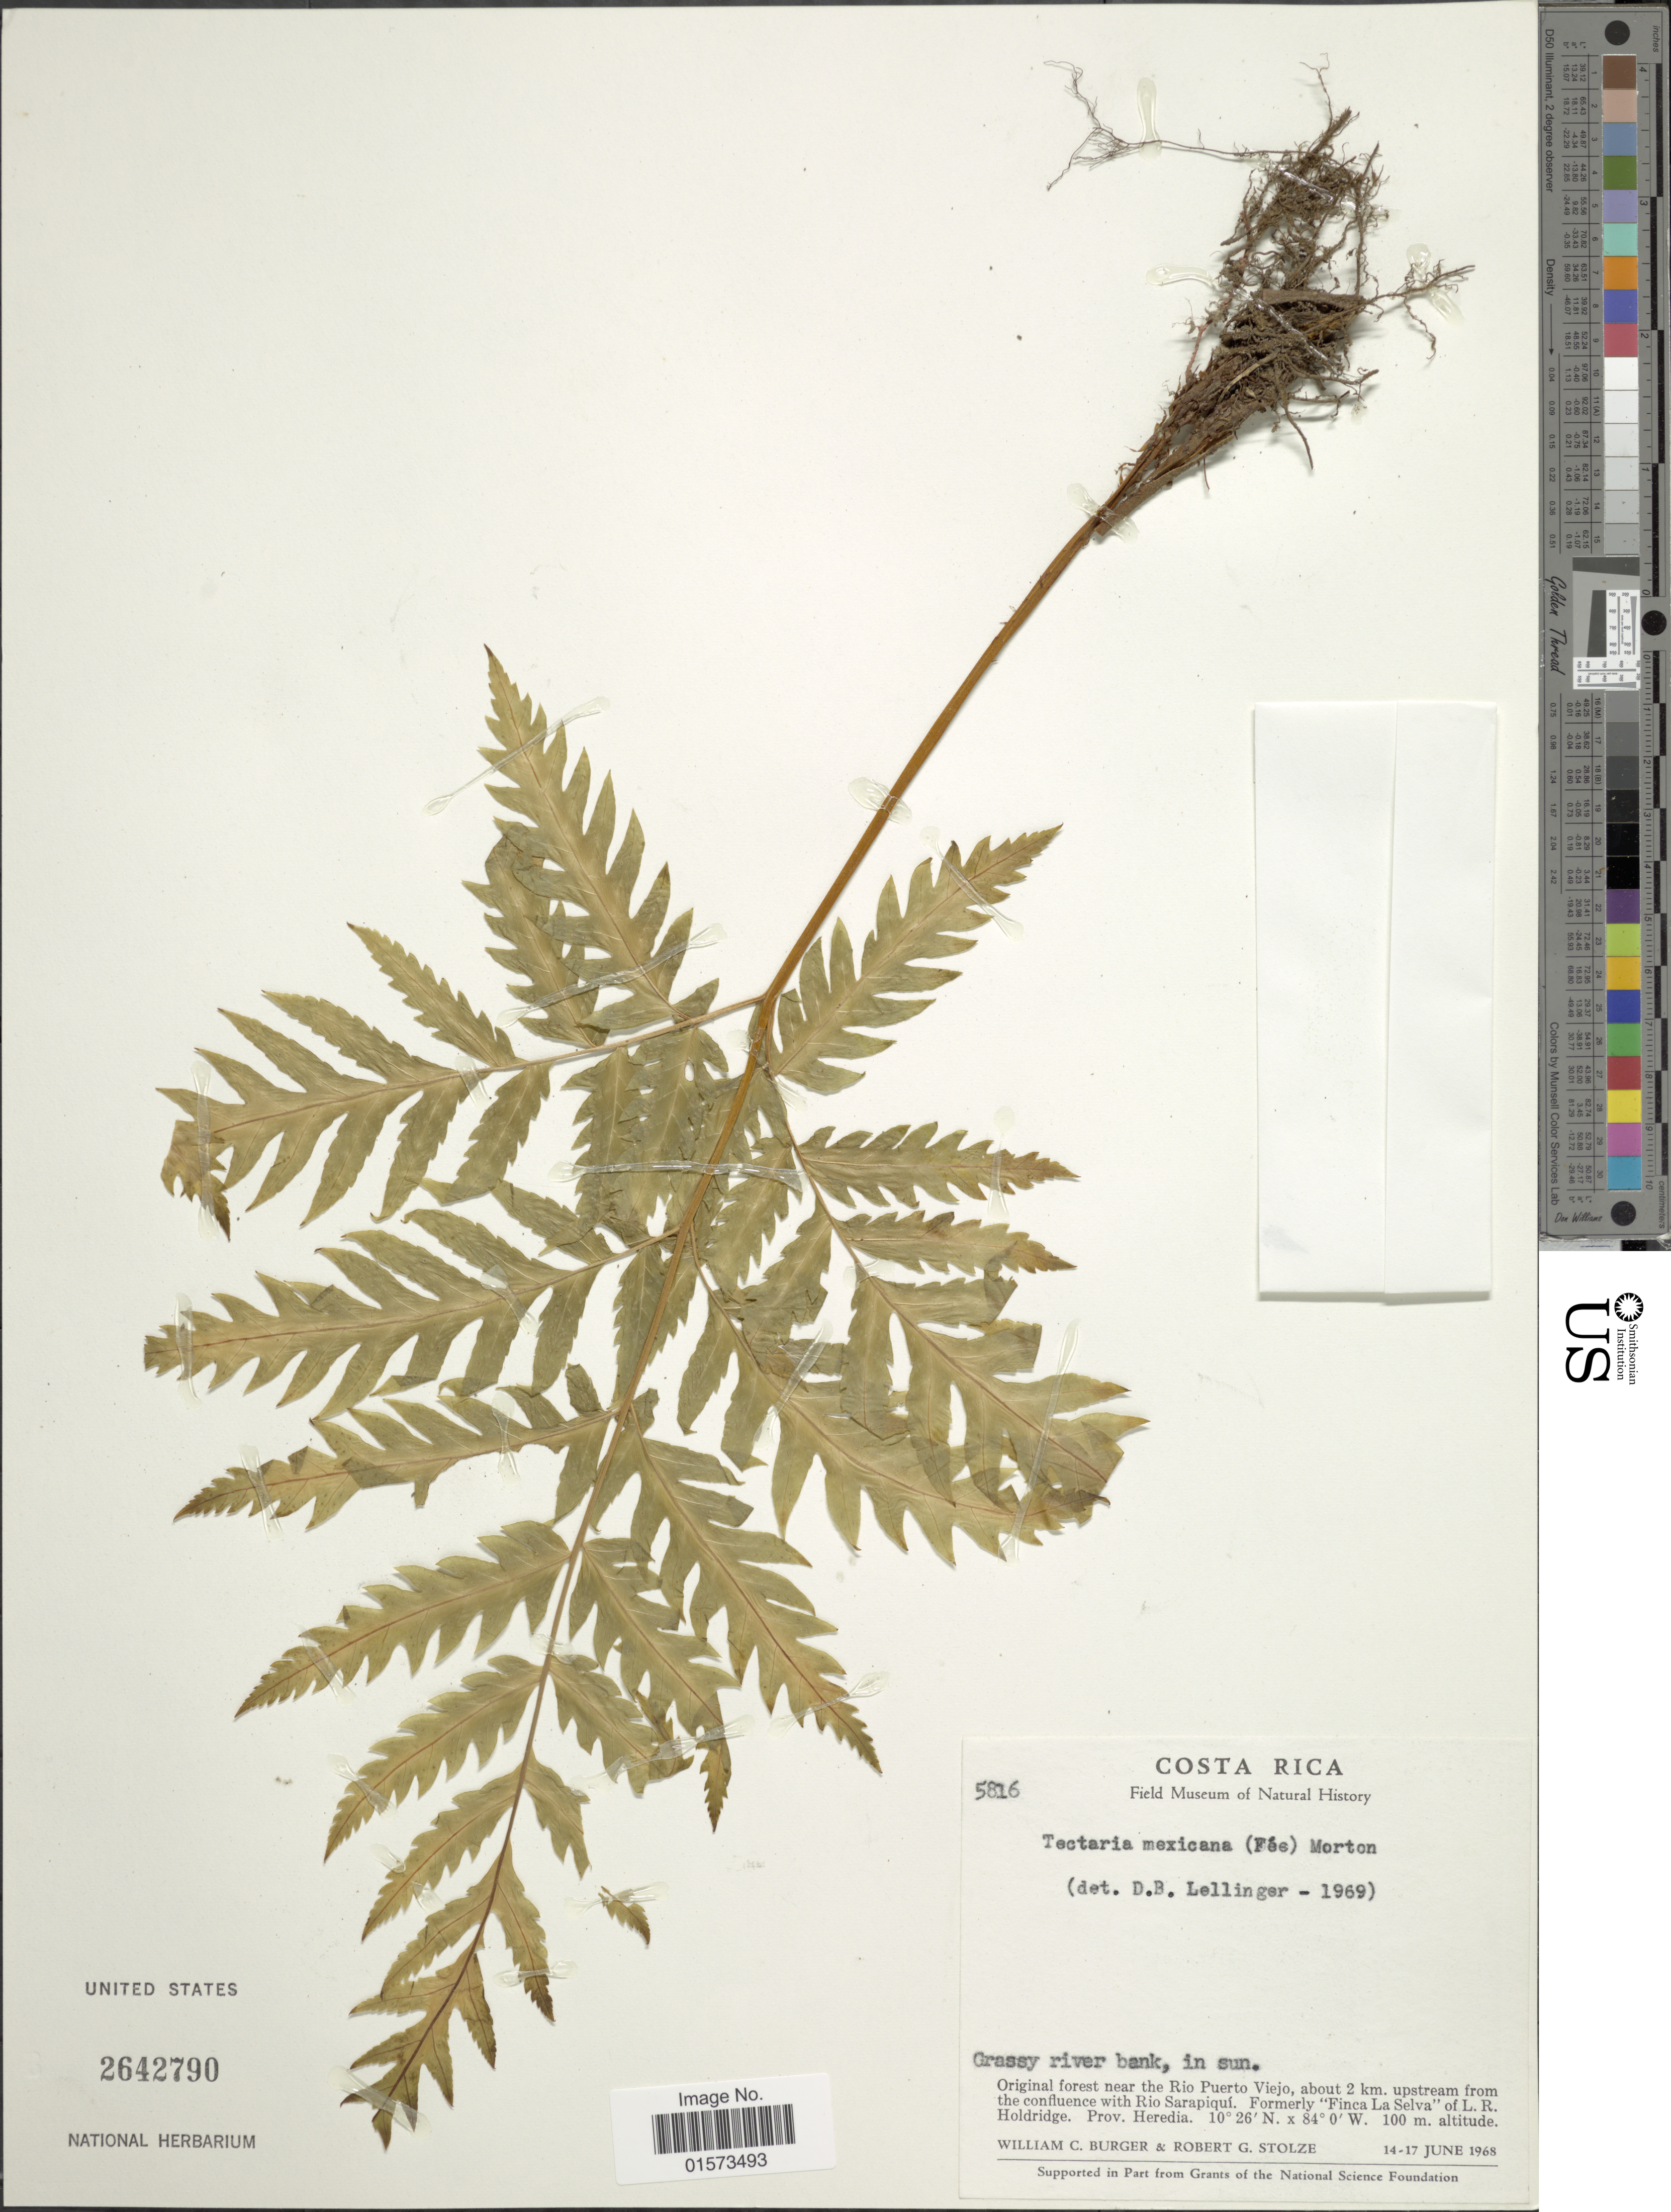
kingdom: Plantae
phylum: Tracheophyta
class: Polypodiopsida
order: Polypodiales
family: Tectariaceae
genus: Tectaria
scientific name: Tectaria mexicana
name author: (Fée) C.V. Morton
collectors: W. Burger & R. G. Stolze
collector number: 5816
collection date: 1968-06-14/1968-06-17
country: Costa Rica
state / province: Heredia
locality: Original forest near the Rio Puerto VIejo, about 2 km. upstream from the confluence with Rio Sarapqui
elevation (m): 100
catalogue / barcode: US 2642790